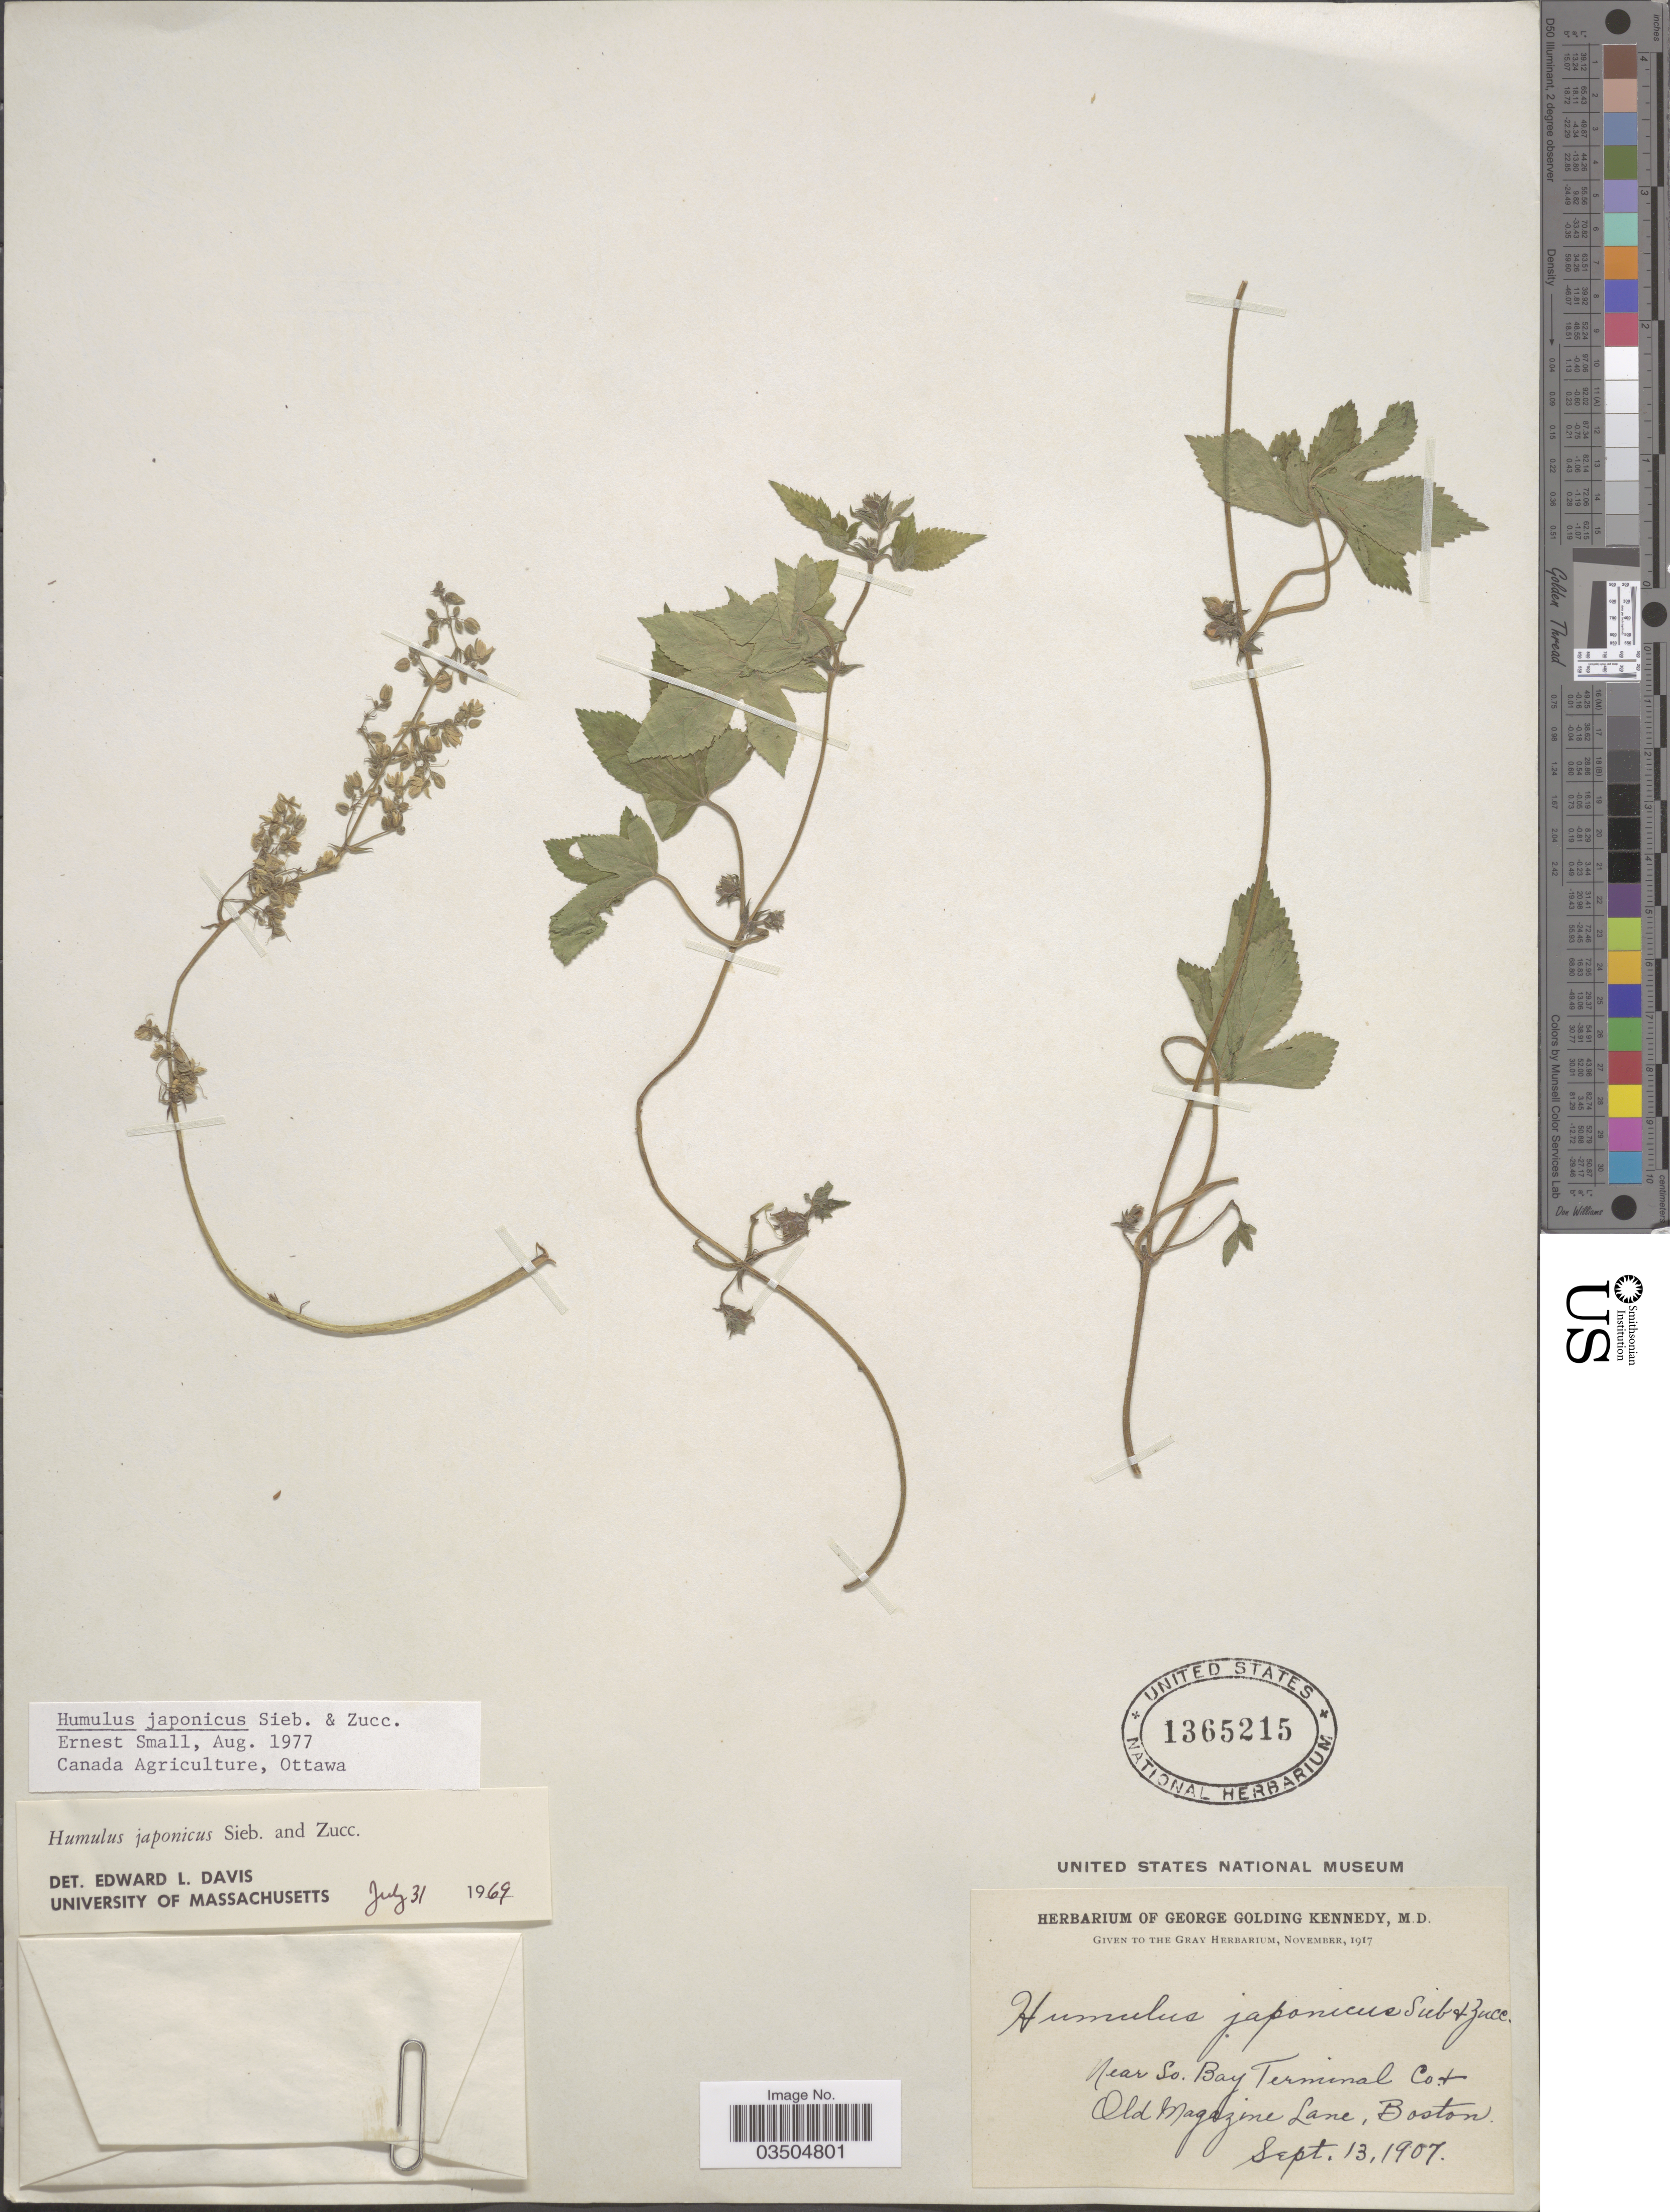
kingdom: Plantae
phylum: Tracheophyta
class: Magnoliopsida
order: Rosales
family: Cannabaceae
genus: Humulus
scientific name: Humulus japonicus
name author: Siebold & Zucc.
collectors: ex Herb. George Golding Kennedy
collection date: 1907-09-13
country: United States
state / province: Massachusetts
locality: Near So. Bay Terminal Co.+ Old Magazine Lane, Boston.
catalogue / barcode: US 1365215